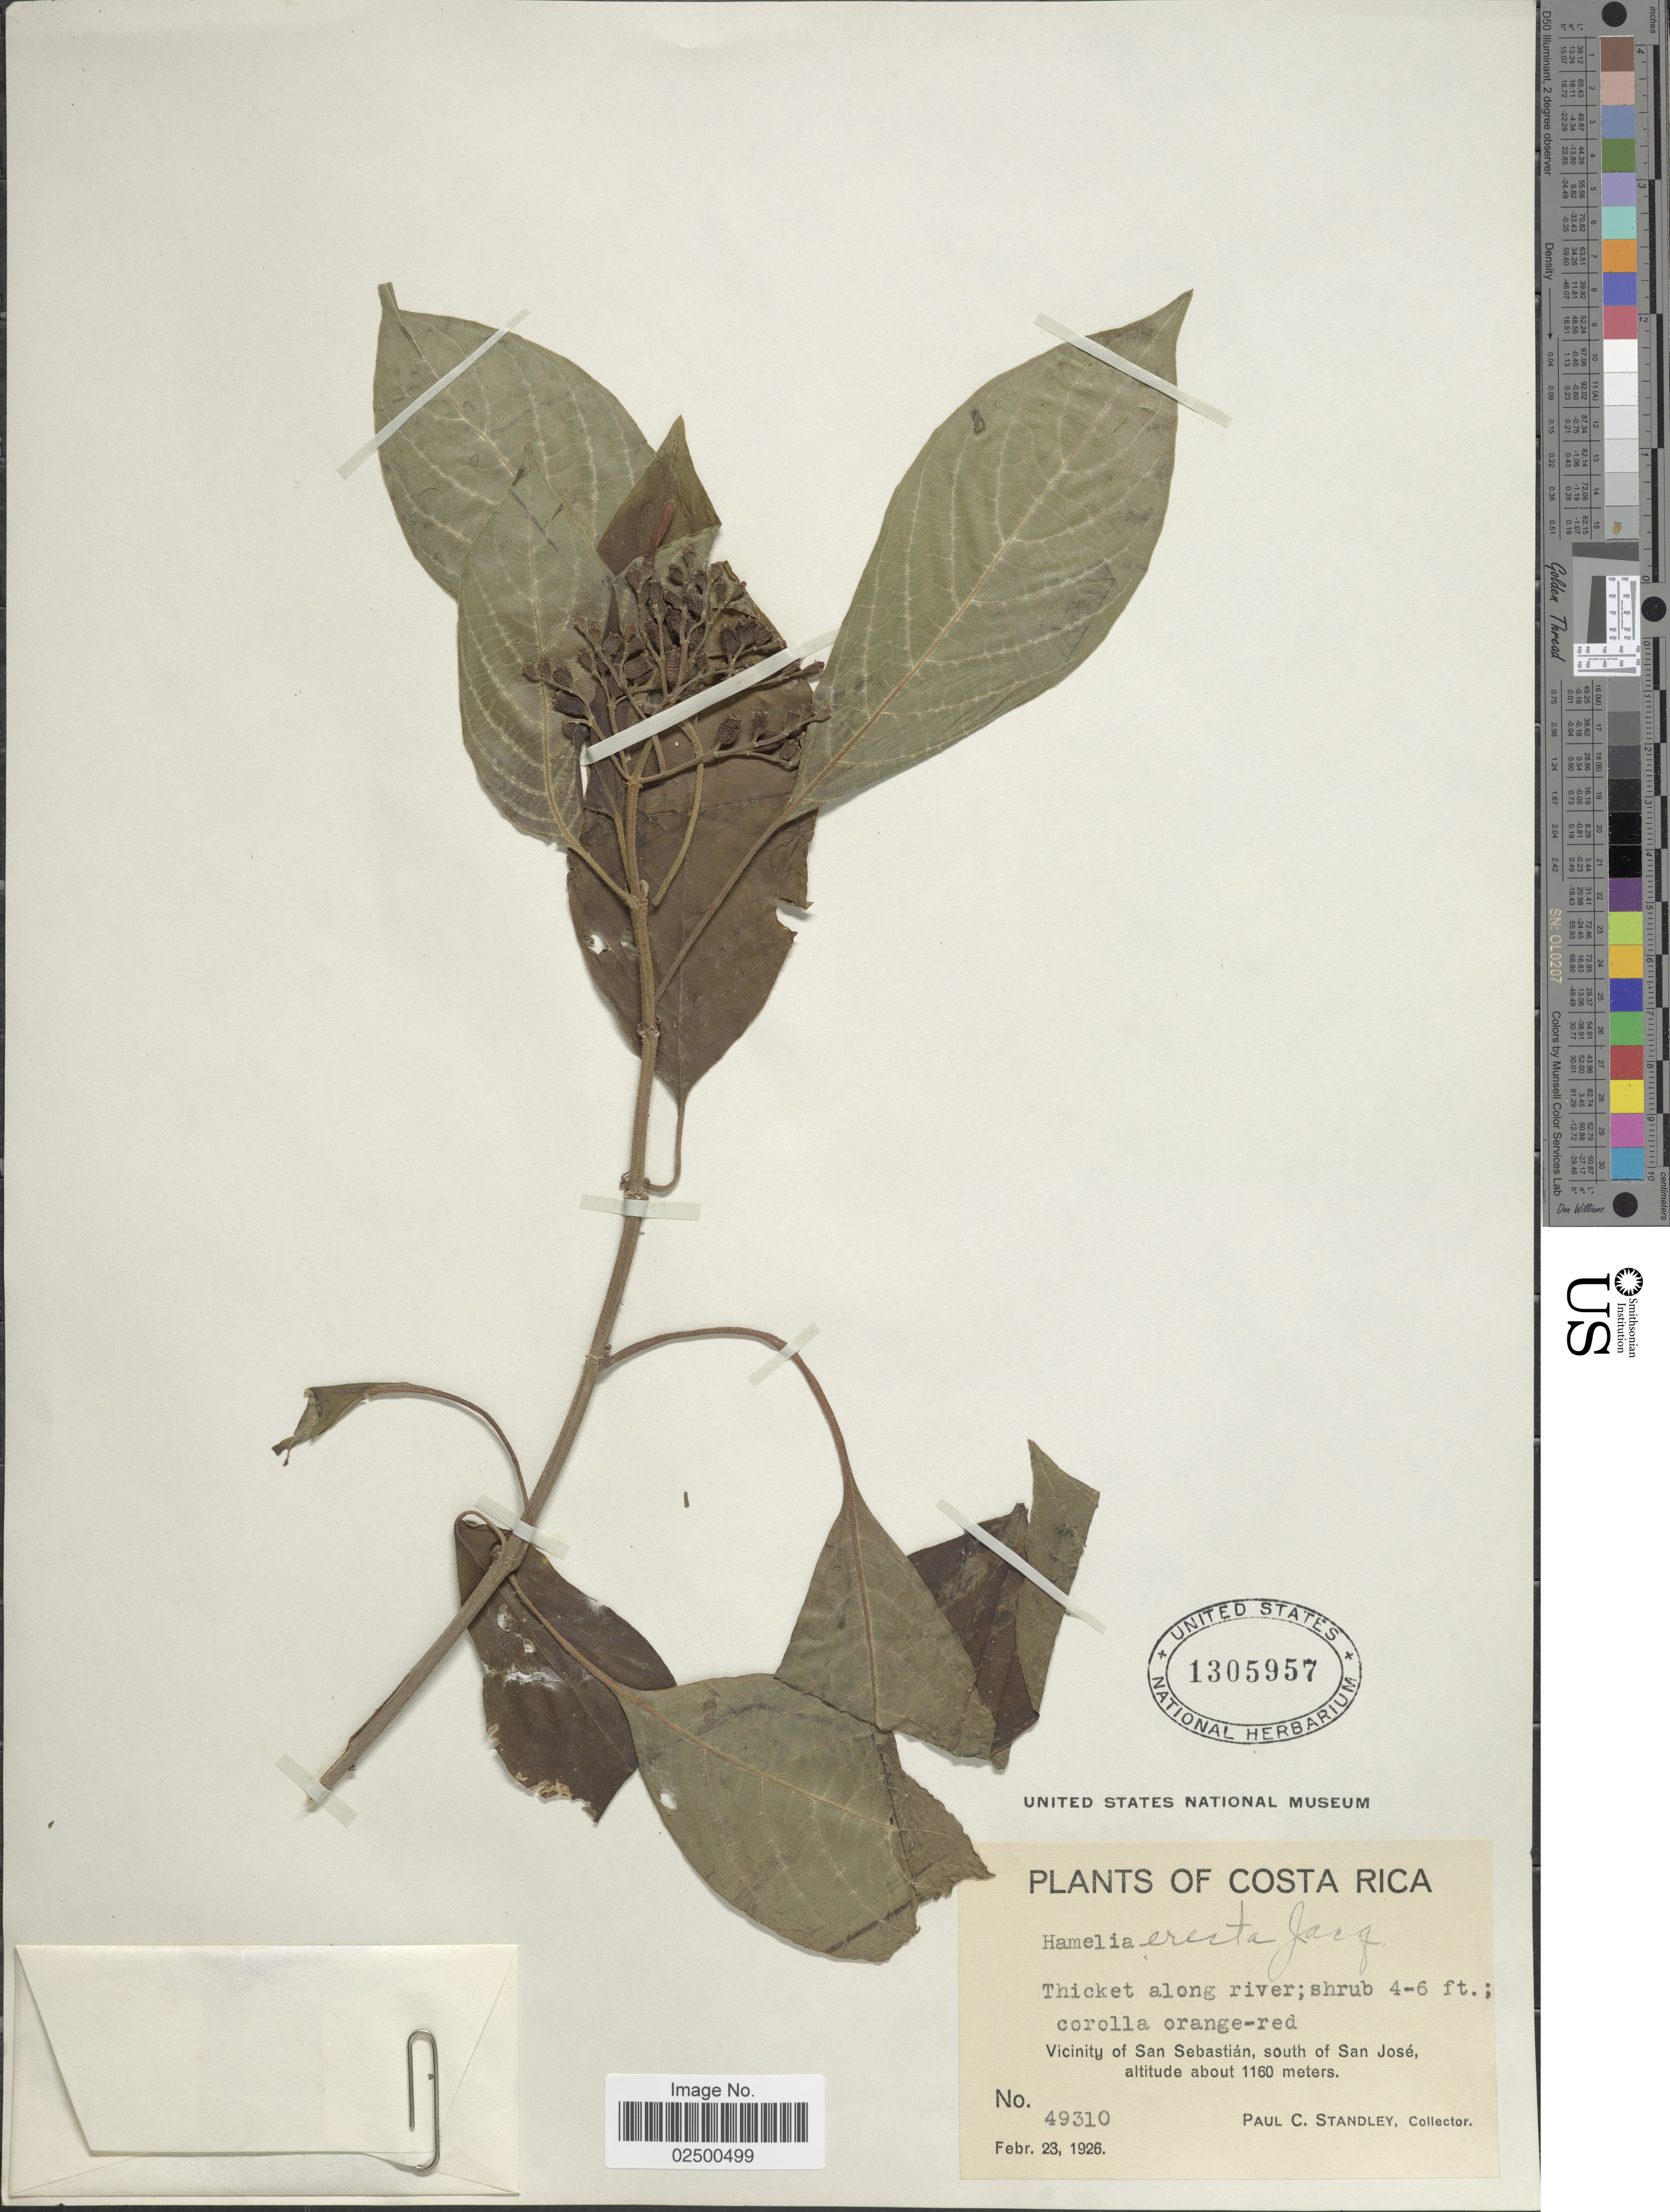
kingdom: Plantae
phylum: Tracheophyta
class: Magnoliopsida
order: Gentianales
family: Rubiaceae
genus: Hamelia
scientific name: Hamelia erecta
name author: Jacq.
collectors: P. C. Standley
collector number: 49310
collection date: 1926-02-23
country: Costa Rica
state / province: San José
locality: Vicinity of San Sebastian, south of San Jose, along river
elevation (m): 1160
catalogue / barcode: US 1305957